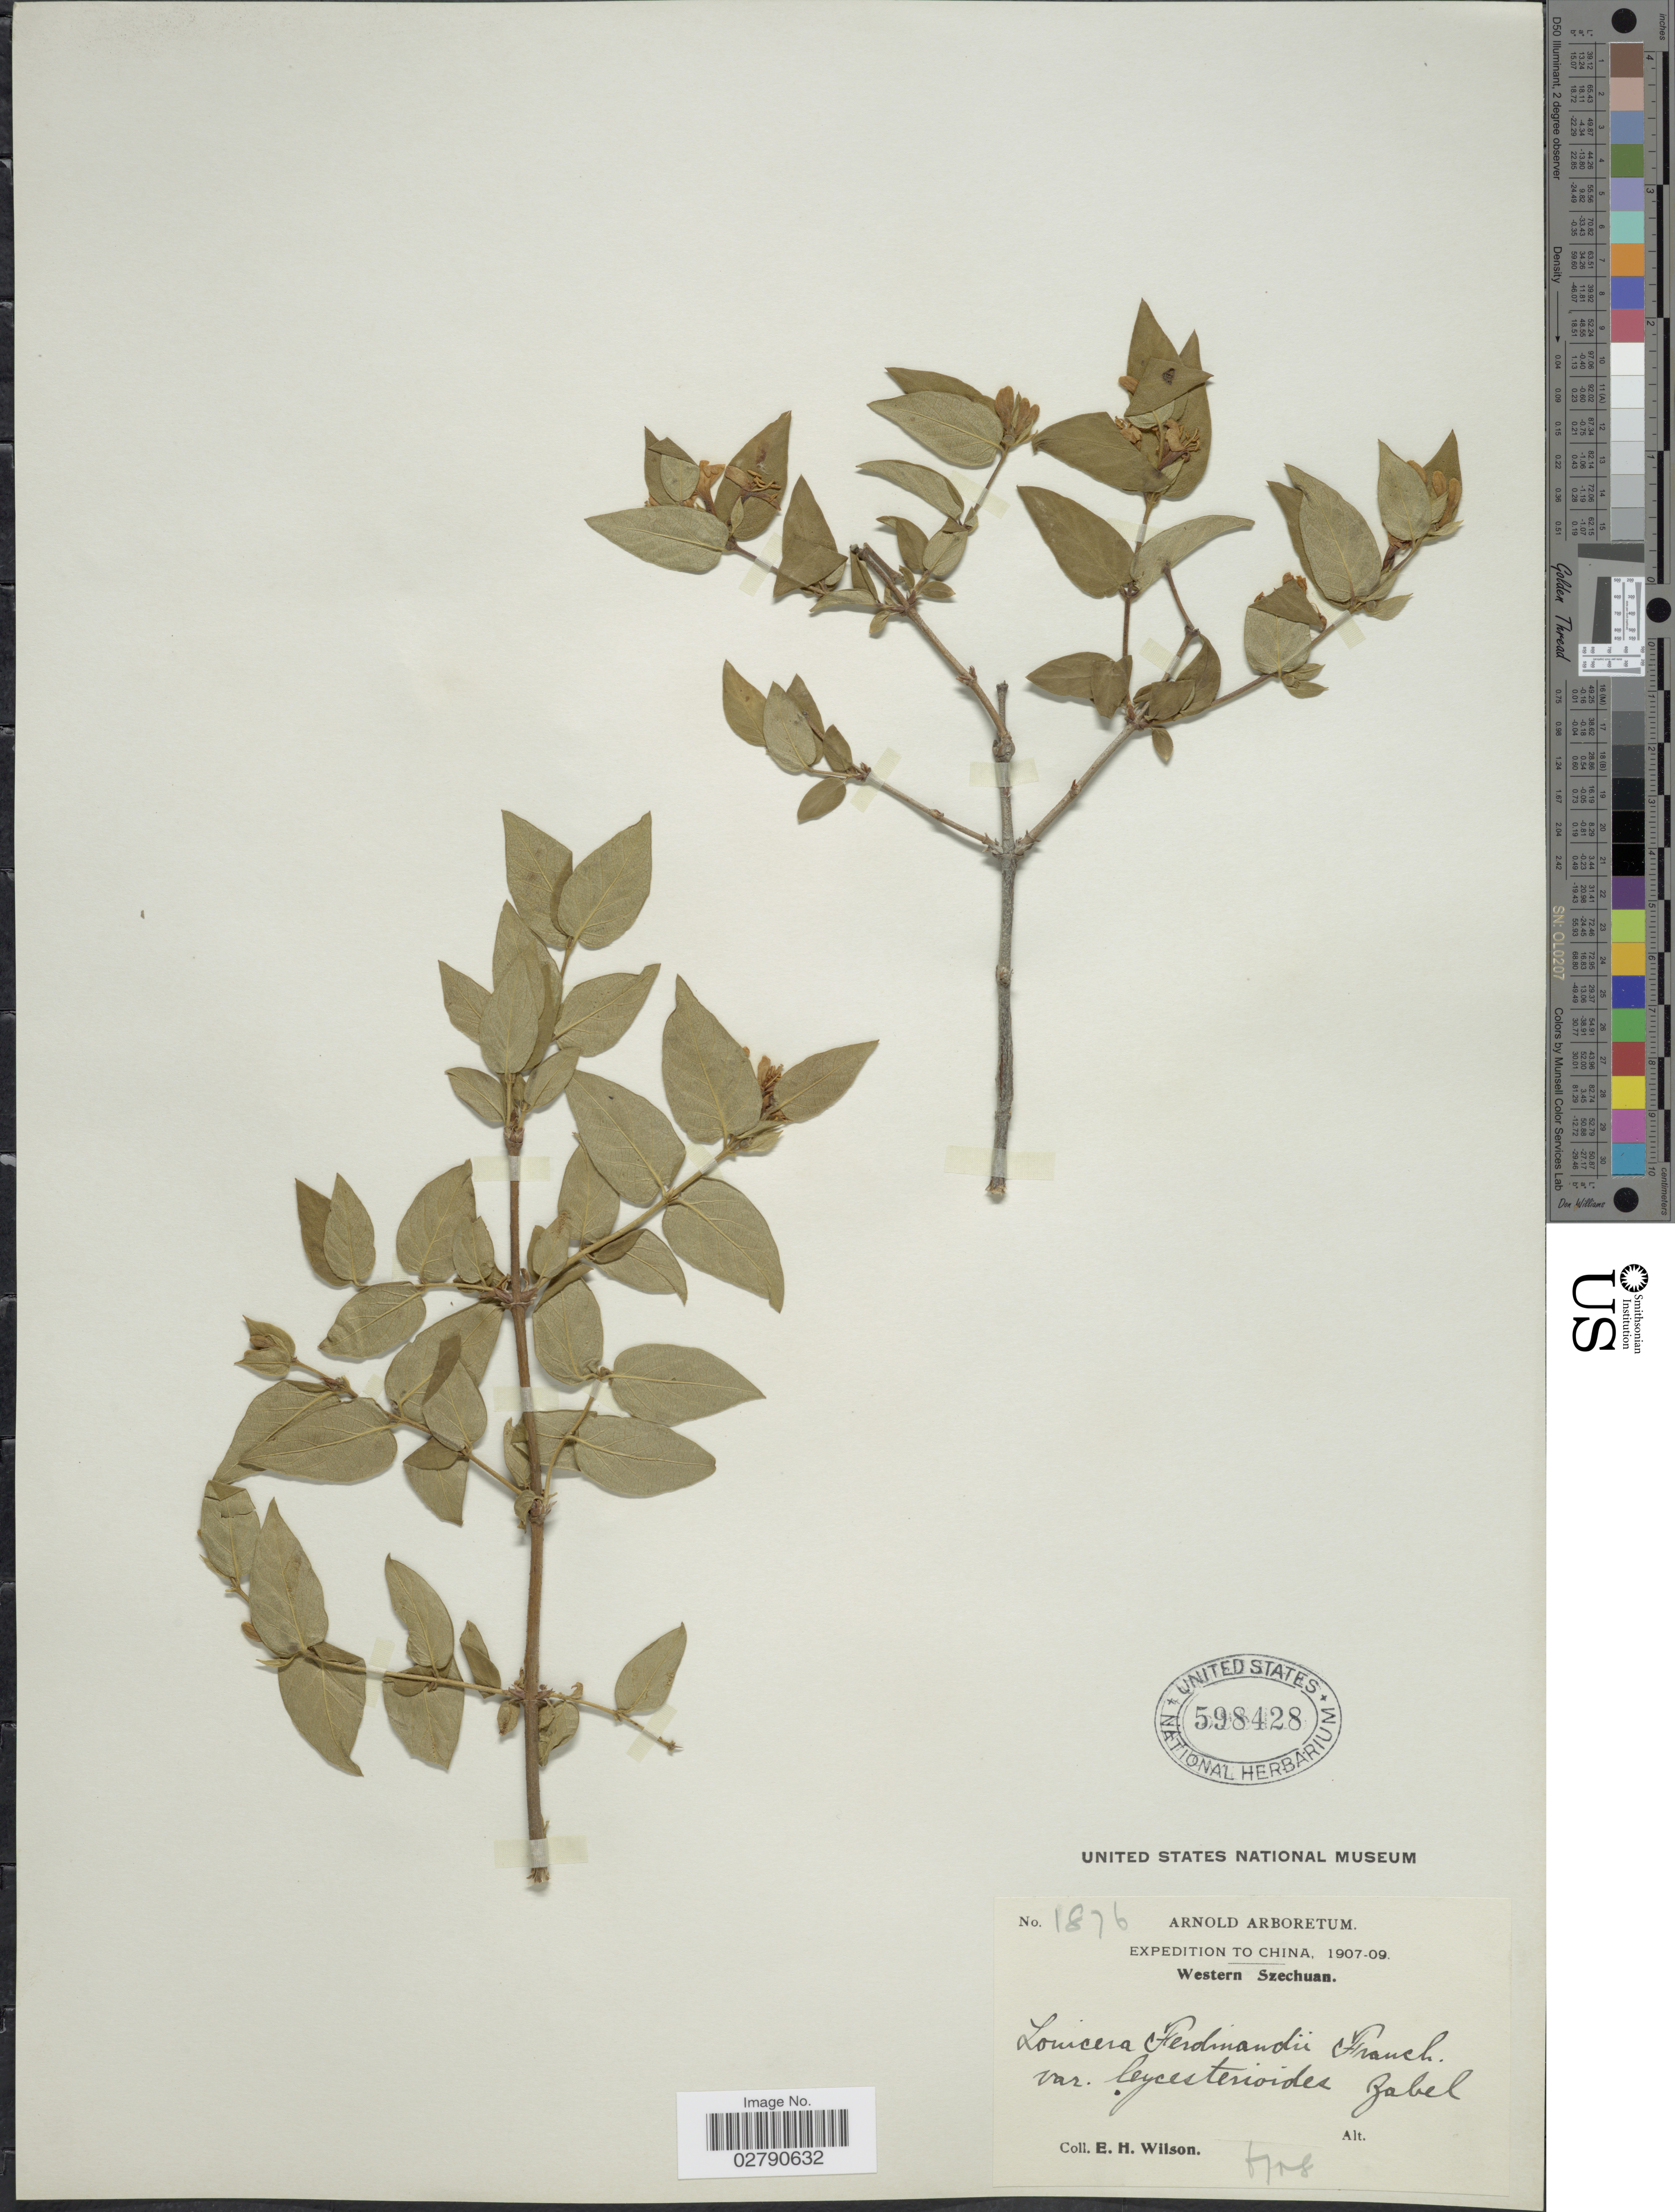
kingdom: Plantae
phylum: Tracheophyta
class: Magnoliopsida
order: Dipsacales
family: Caprifoliaceae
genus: Lonicera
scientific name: Lonicera ferdinandi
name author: Franch.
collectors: E. Wilson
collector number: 1876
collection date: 1908-06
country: China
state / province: Sichuan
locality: Western Szechuan.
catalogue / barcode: US 598428